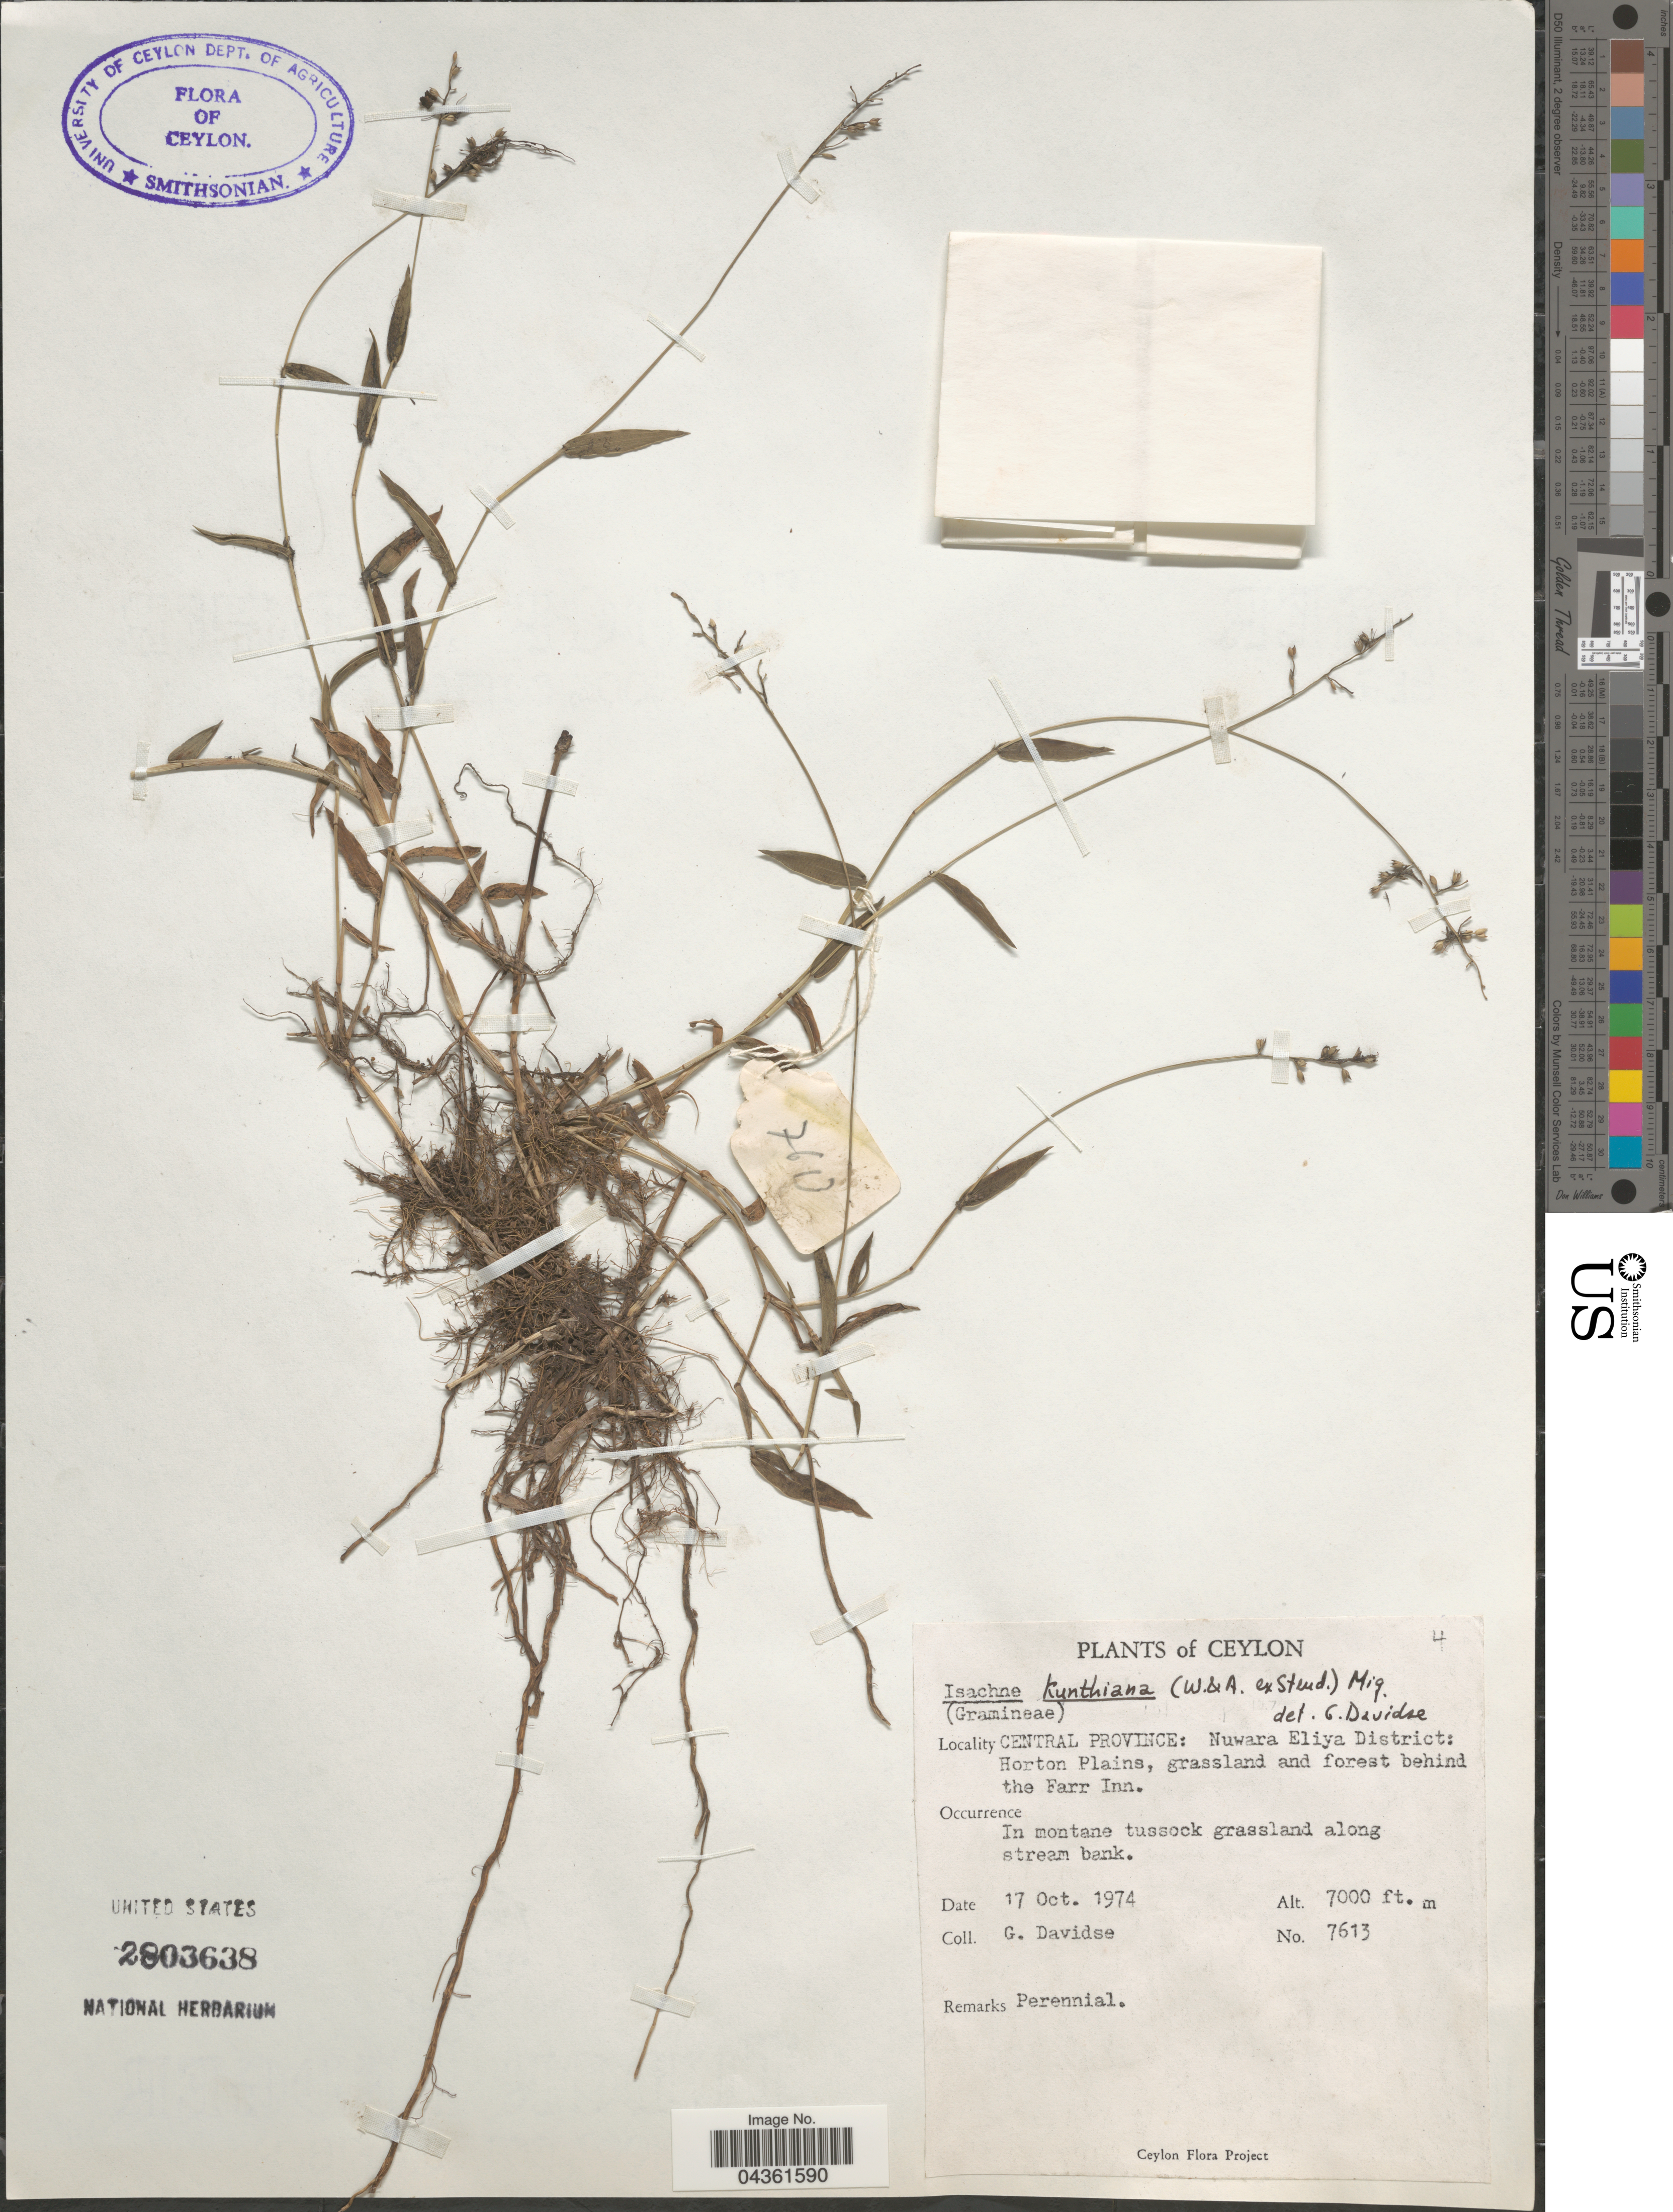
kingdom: Plantae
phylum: Tracheophyta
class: Liliopsida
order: Poales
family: Poaceae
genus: Isachne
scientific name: Isachne kunthiana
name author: (Wight & Arn. ex Steud.) Miq.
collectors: G. Davidse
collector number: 7613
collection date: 1974-10-17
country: Sri Lanka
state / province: Central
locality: Ceylon. Nuwara Eliya District: Horton Plains, grassland and forest behind the Farr Inn.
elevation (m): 2134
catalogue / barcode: US 2803638